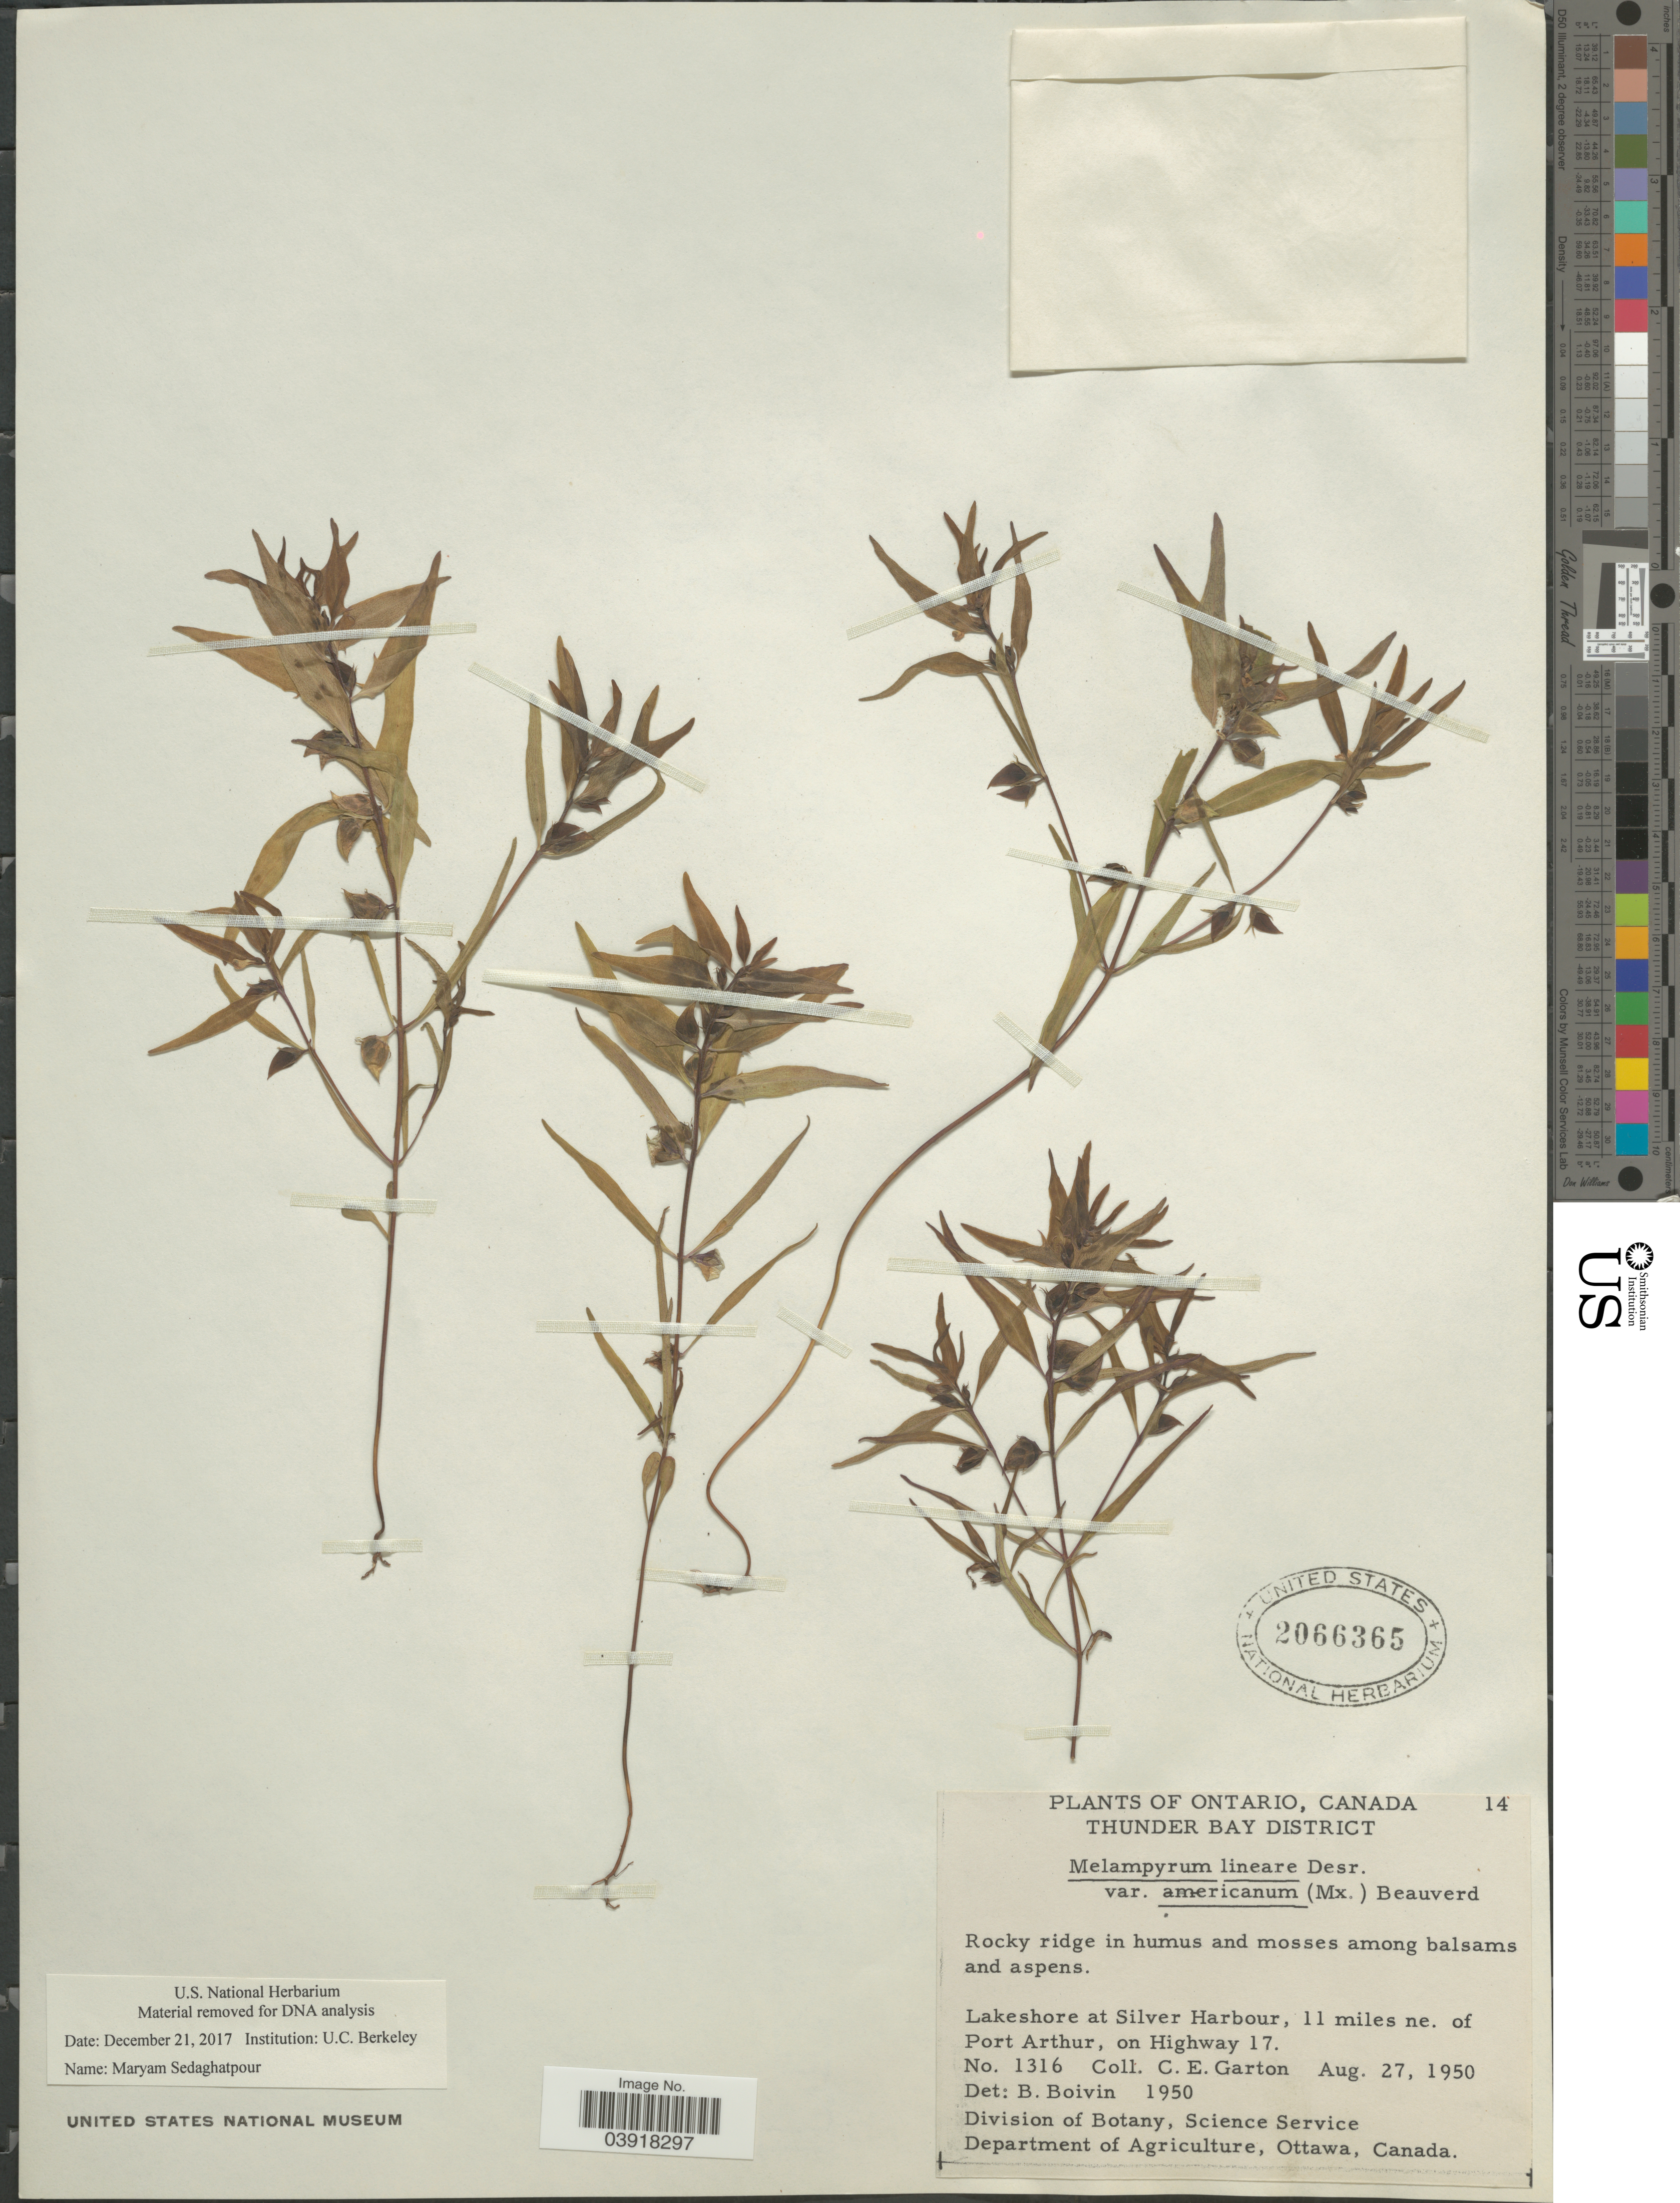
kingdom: Plantae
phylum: Tracheophyta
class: Magnoliopsida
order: Lamiales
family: Orobanchaceae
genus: Melampyrum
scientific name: Melampyrum lineare var. latifolium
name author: (Muhl.) P. Beauv.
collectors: C. E. Garton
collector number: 1316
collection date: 1950-08-27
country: Canada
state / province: Ontario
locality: Thunder Bay District. Lakeshore at Silver Harbour, 11 miles ne. of Port Arthur, on Highway 17.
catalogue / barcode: US 2066365